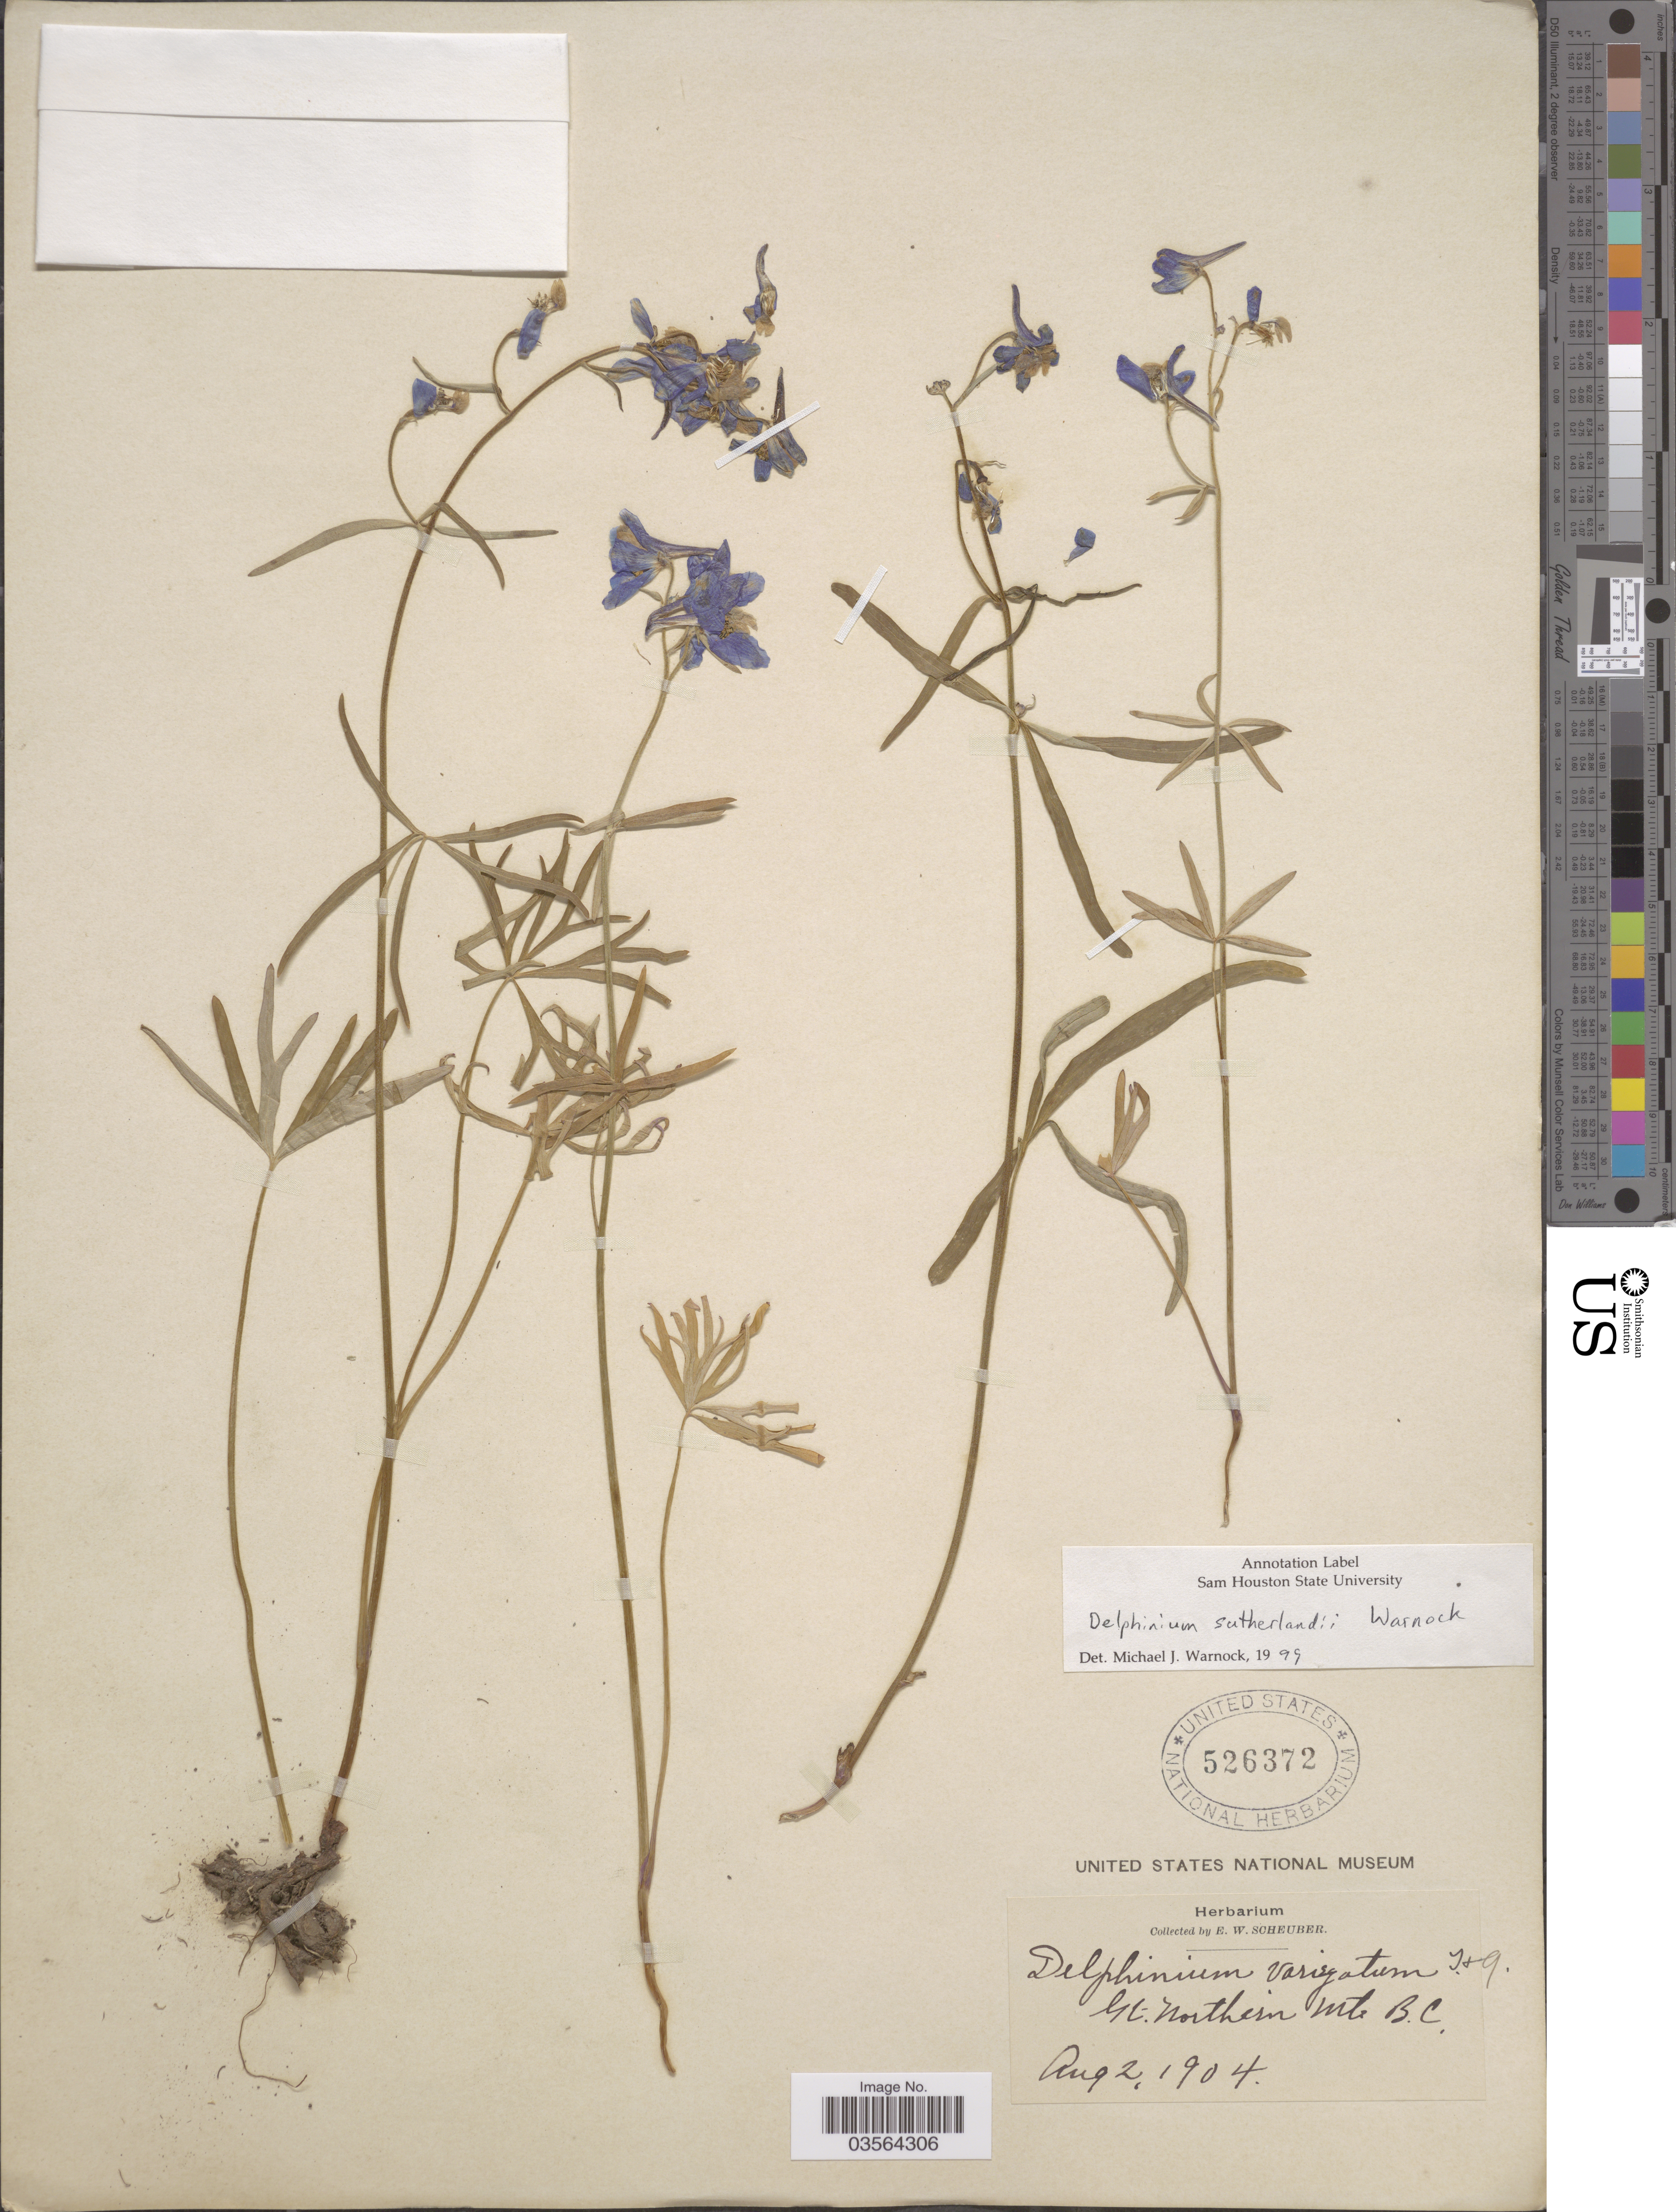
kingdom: Plantae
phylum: Tracheophyta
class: Magnoliopsida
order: Ranunculales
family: Ranunculaceae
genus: Delphinium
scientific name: Delphinium sutherlandii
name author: M.J. Warnock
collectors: E. Scheuber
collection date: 1904-08-02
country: Canada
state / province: British Columbia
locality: Gt. Northern Mt.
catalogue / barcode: US 526372